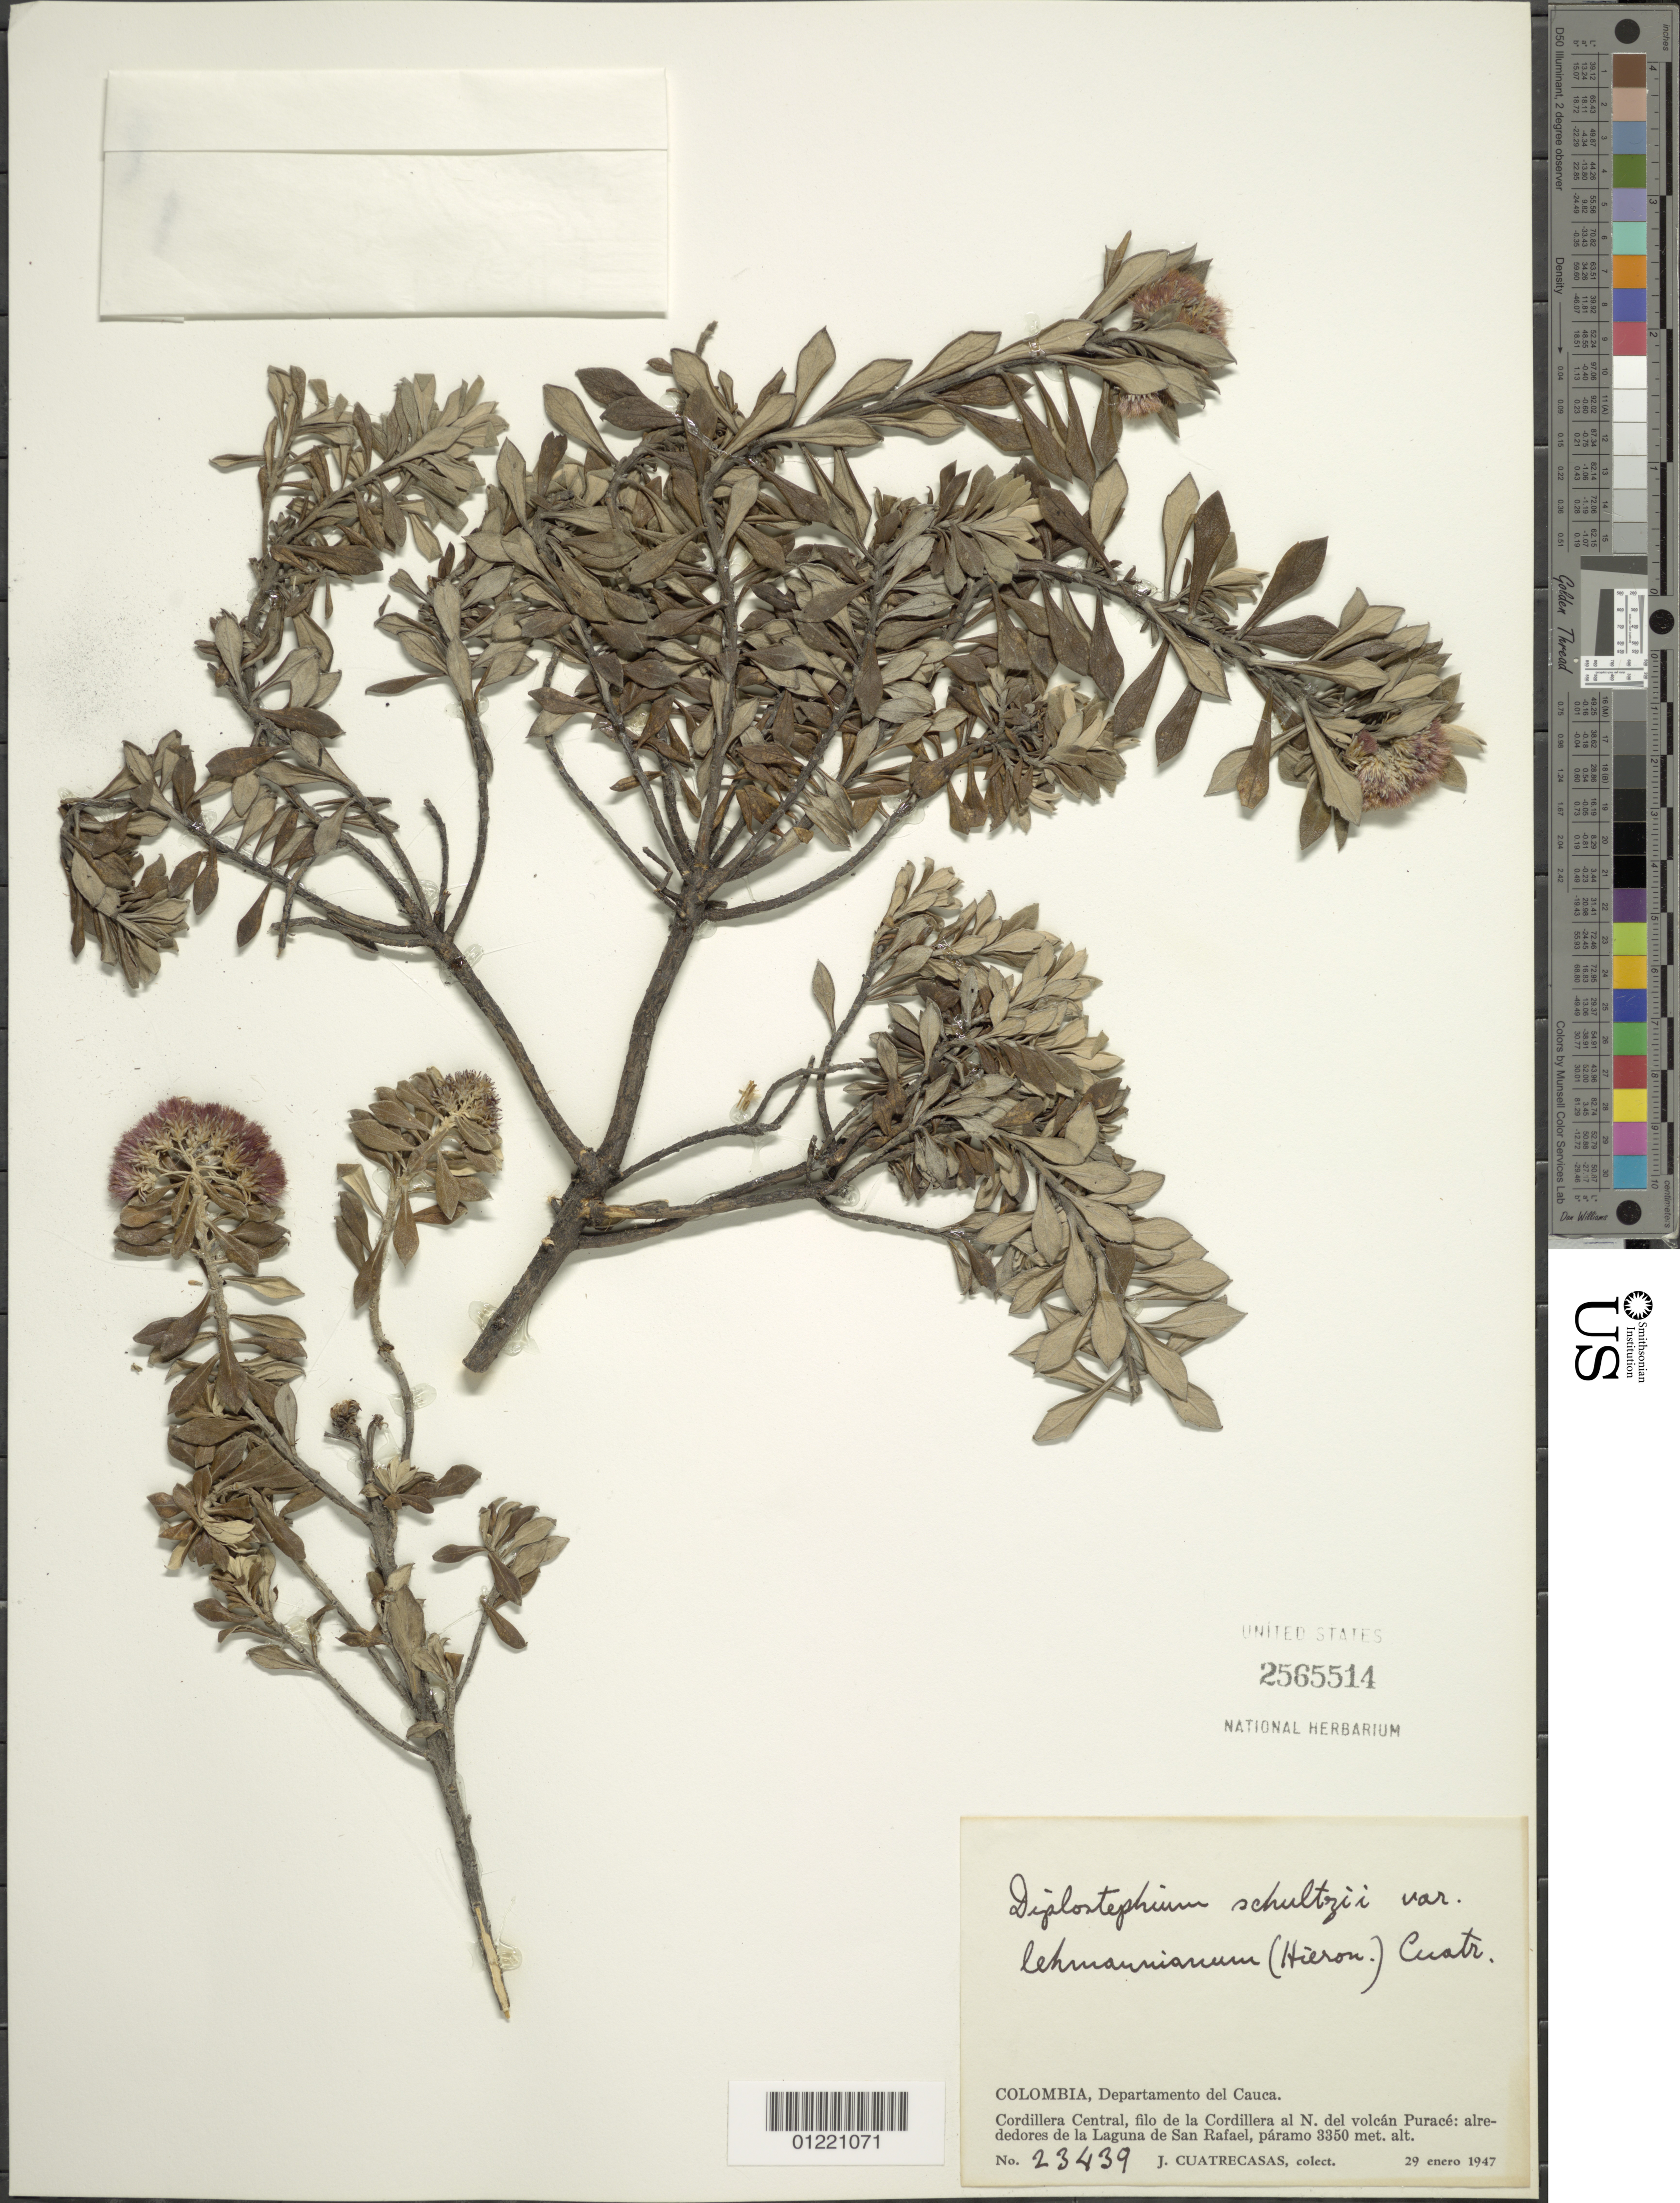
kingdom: Plantae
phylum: Tracheophyta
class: Magnoliopsida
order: Asterales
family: Asteraceae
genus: Diplostephium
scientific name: Diplostephium schultzii var. lehmannianum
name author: (Hieron.) Cuatrec.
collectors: J. Cuatrecasas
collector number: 23439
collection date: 1947-01-29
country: Colombia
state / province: Cauca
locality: Cordillera Central, filo de la Cordillera al N. del volcán Puracé: alrededores de la Laguna de San Rafael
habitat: paramo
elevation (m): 3350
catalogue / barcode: US 2565514